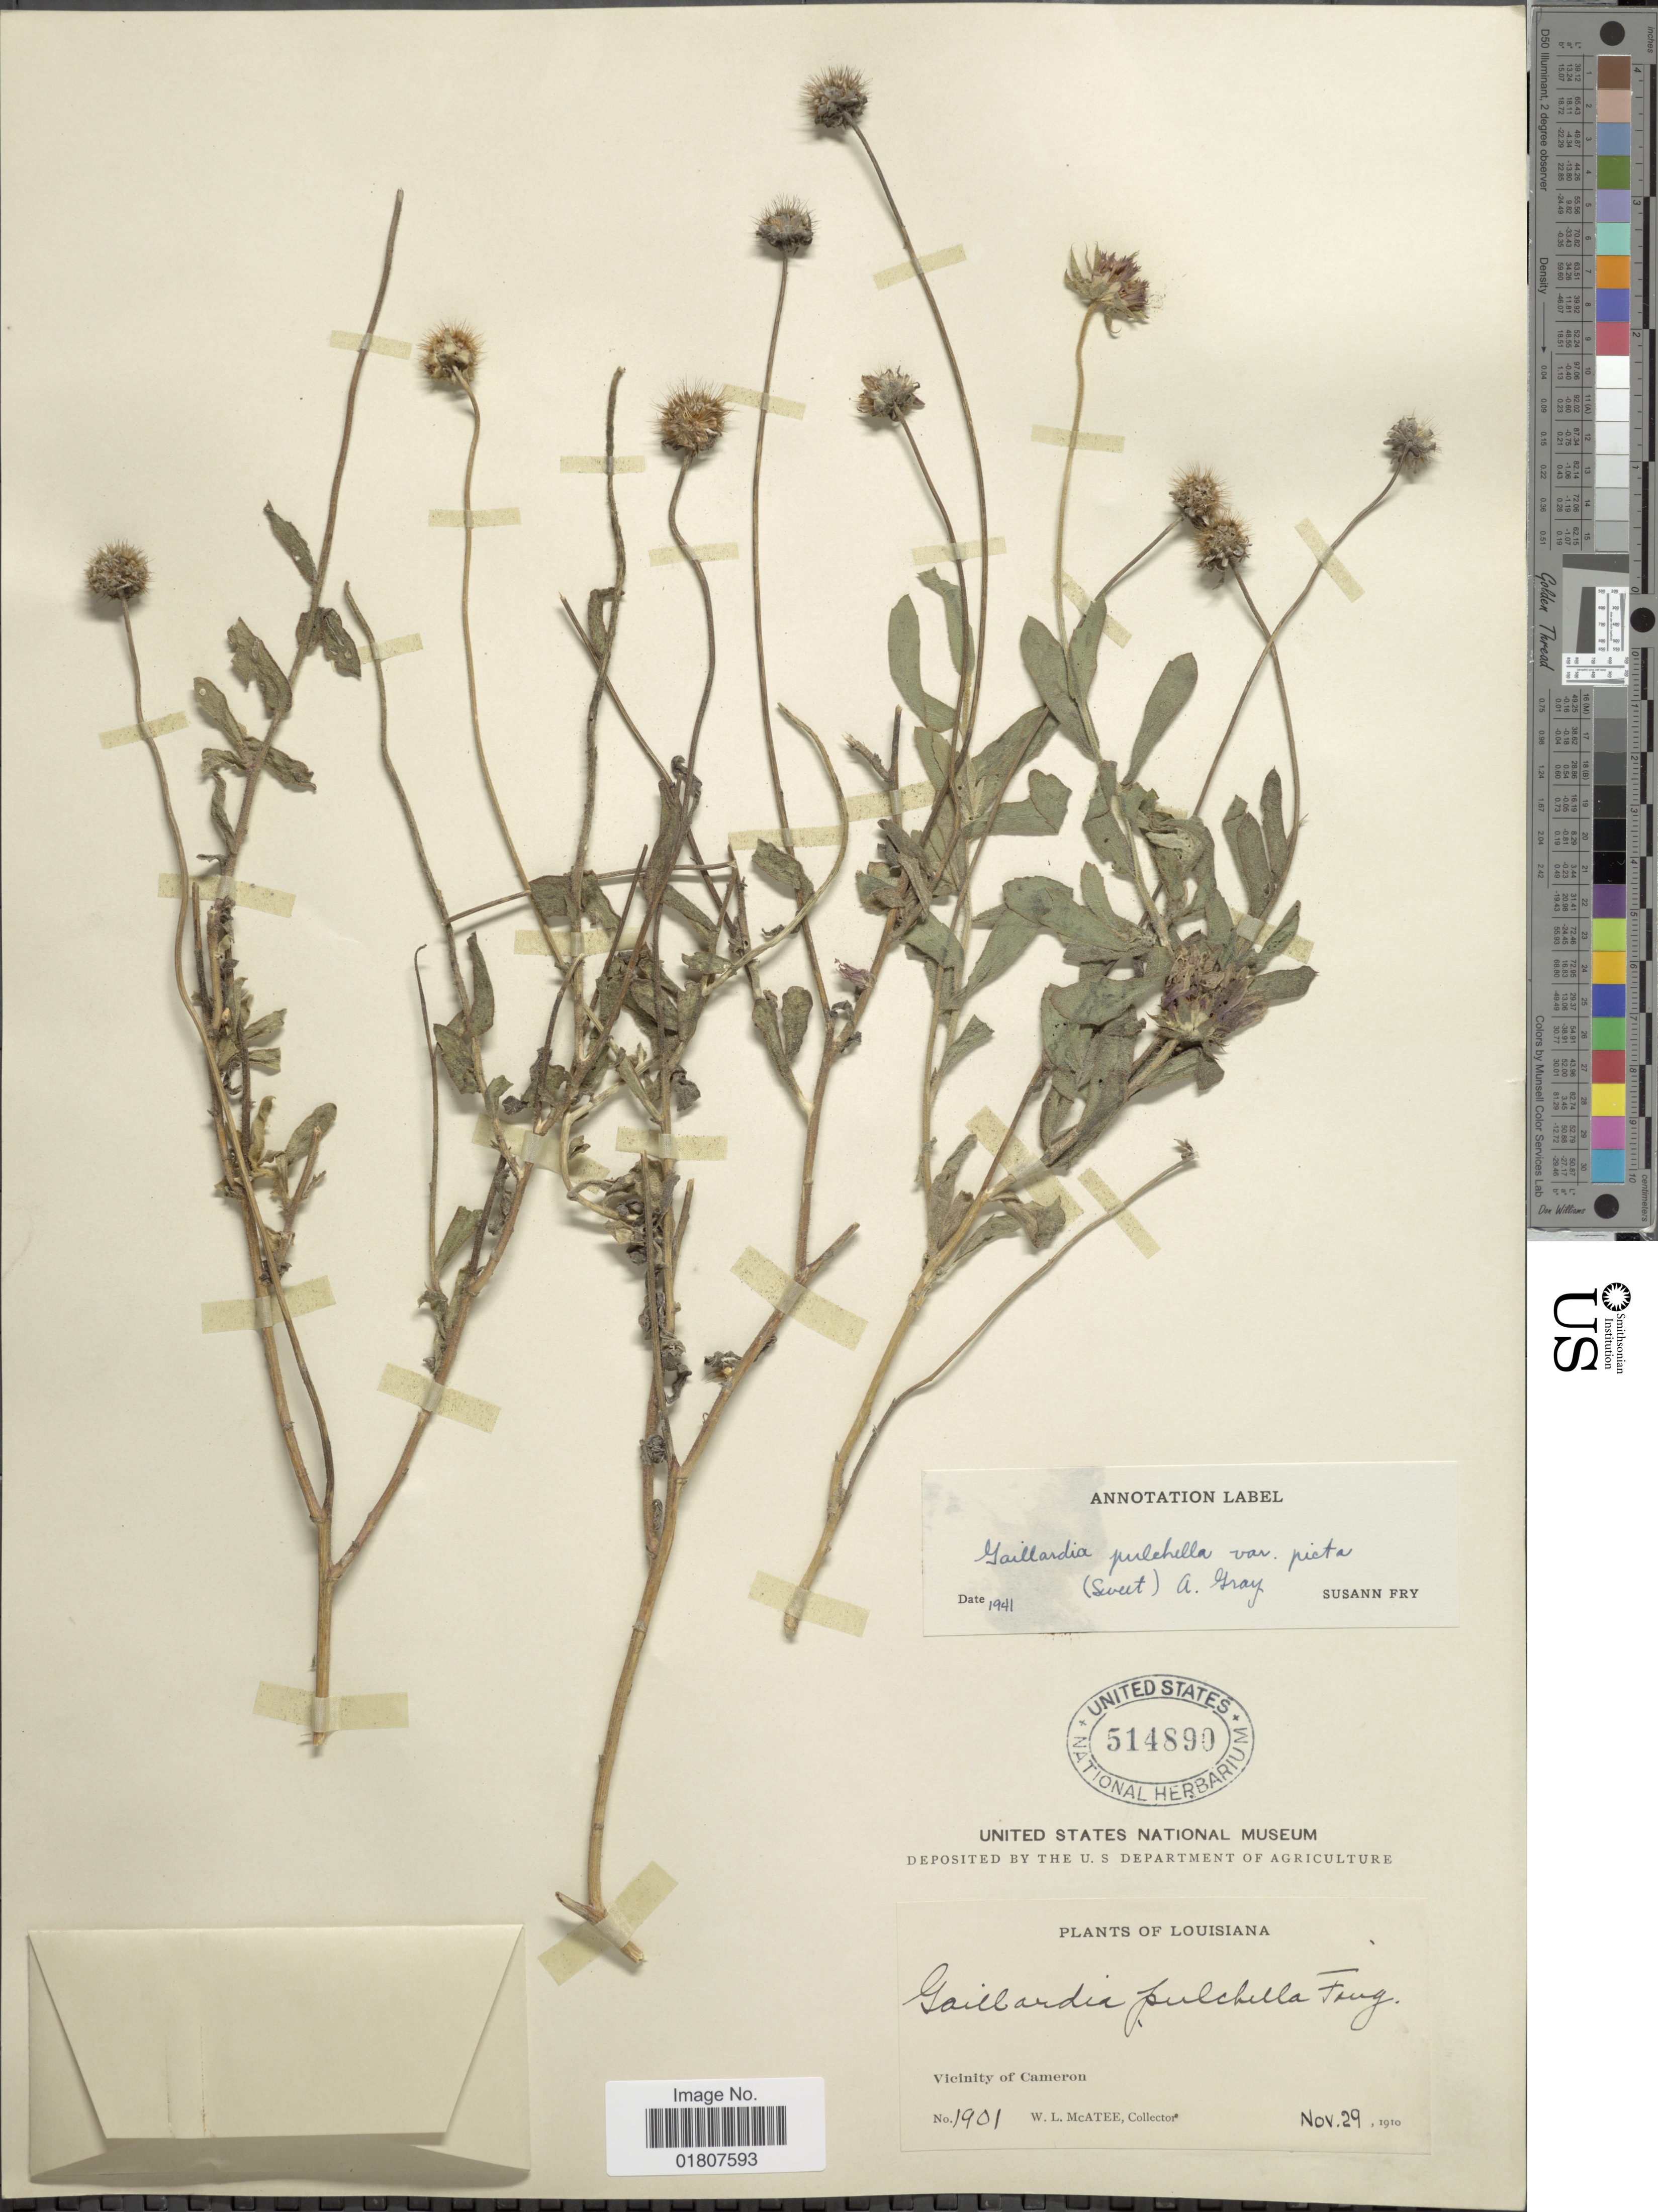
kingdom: Plantae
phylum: Tracheophyta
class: Magnoliopsida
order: Asterales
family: Asteraceae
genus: Gaillardia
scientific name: Gaillardia pulchella var. picta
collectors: W. McAtee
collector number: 1901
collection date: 1910-11-29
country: United States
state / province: Louisiana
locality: Vicinity of Cameron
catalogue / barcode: US 514890